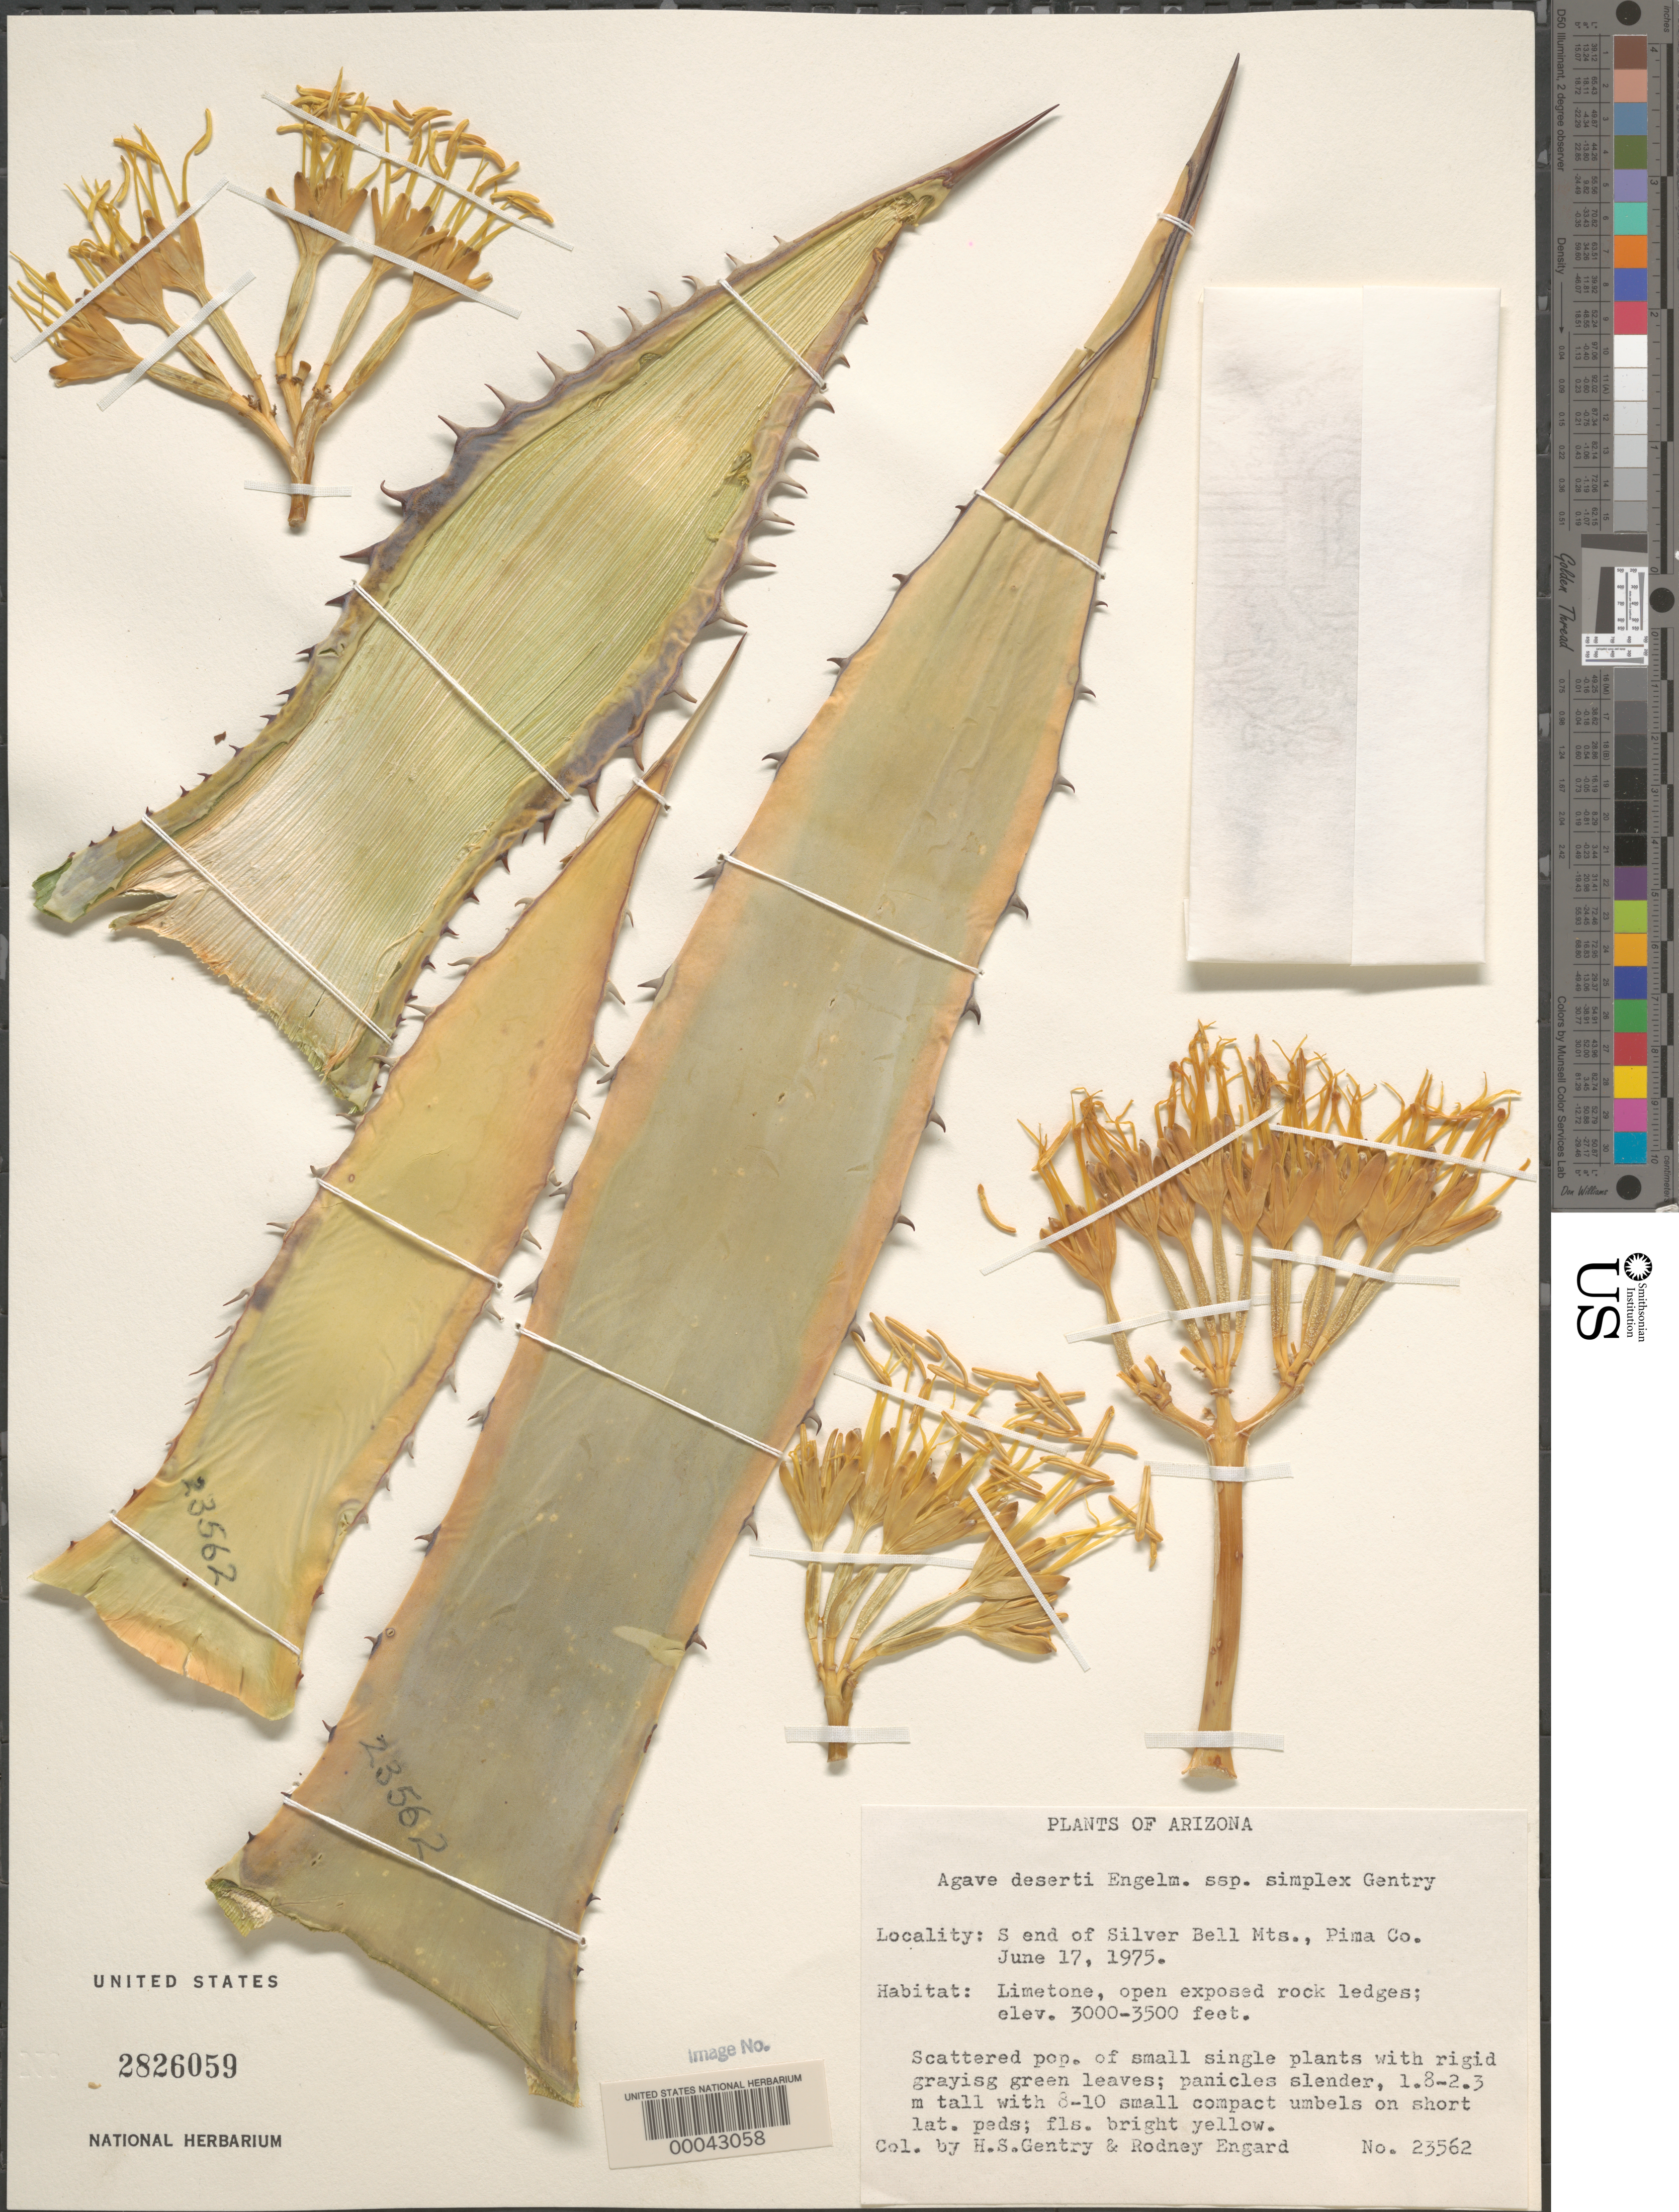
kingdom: Plantae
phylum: Tracheophyta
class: Liliopsida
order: Asparagales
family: Asparagaceae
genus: Agave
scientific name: Agave simplex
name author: (Gentry) Salywon & W. C. Hodgs.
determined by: Salywon, A. M., (ASU)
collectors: H. S. Gentry & R. Engard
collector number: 23562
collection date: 1975-06-17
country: United States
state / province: Arizona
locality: S end of Silver Bell Mts., Pima Co.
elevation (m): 914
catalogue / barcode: US 2826059